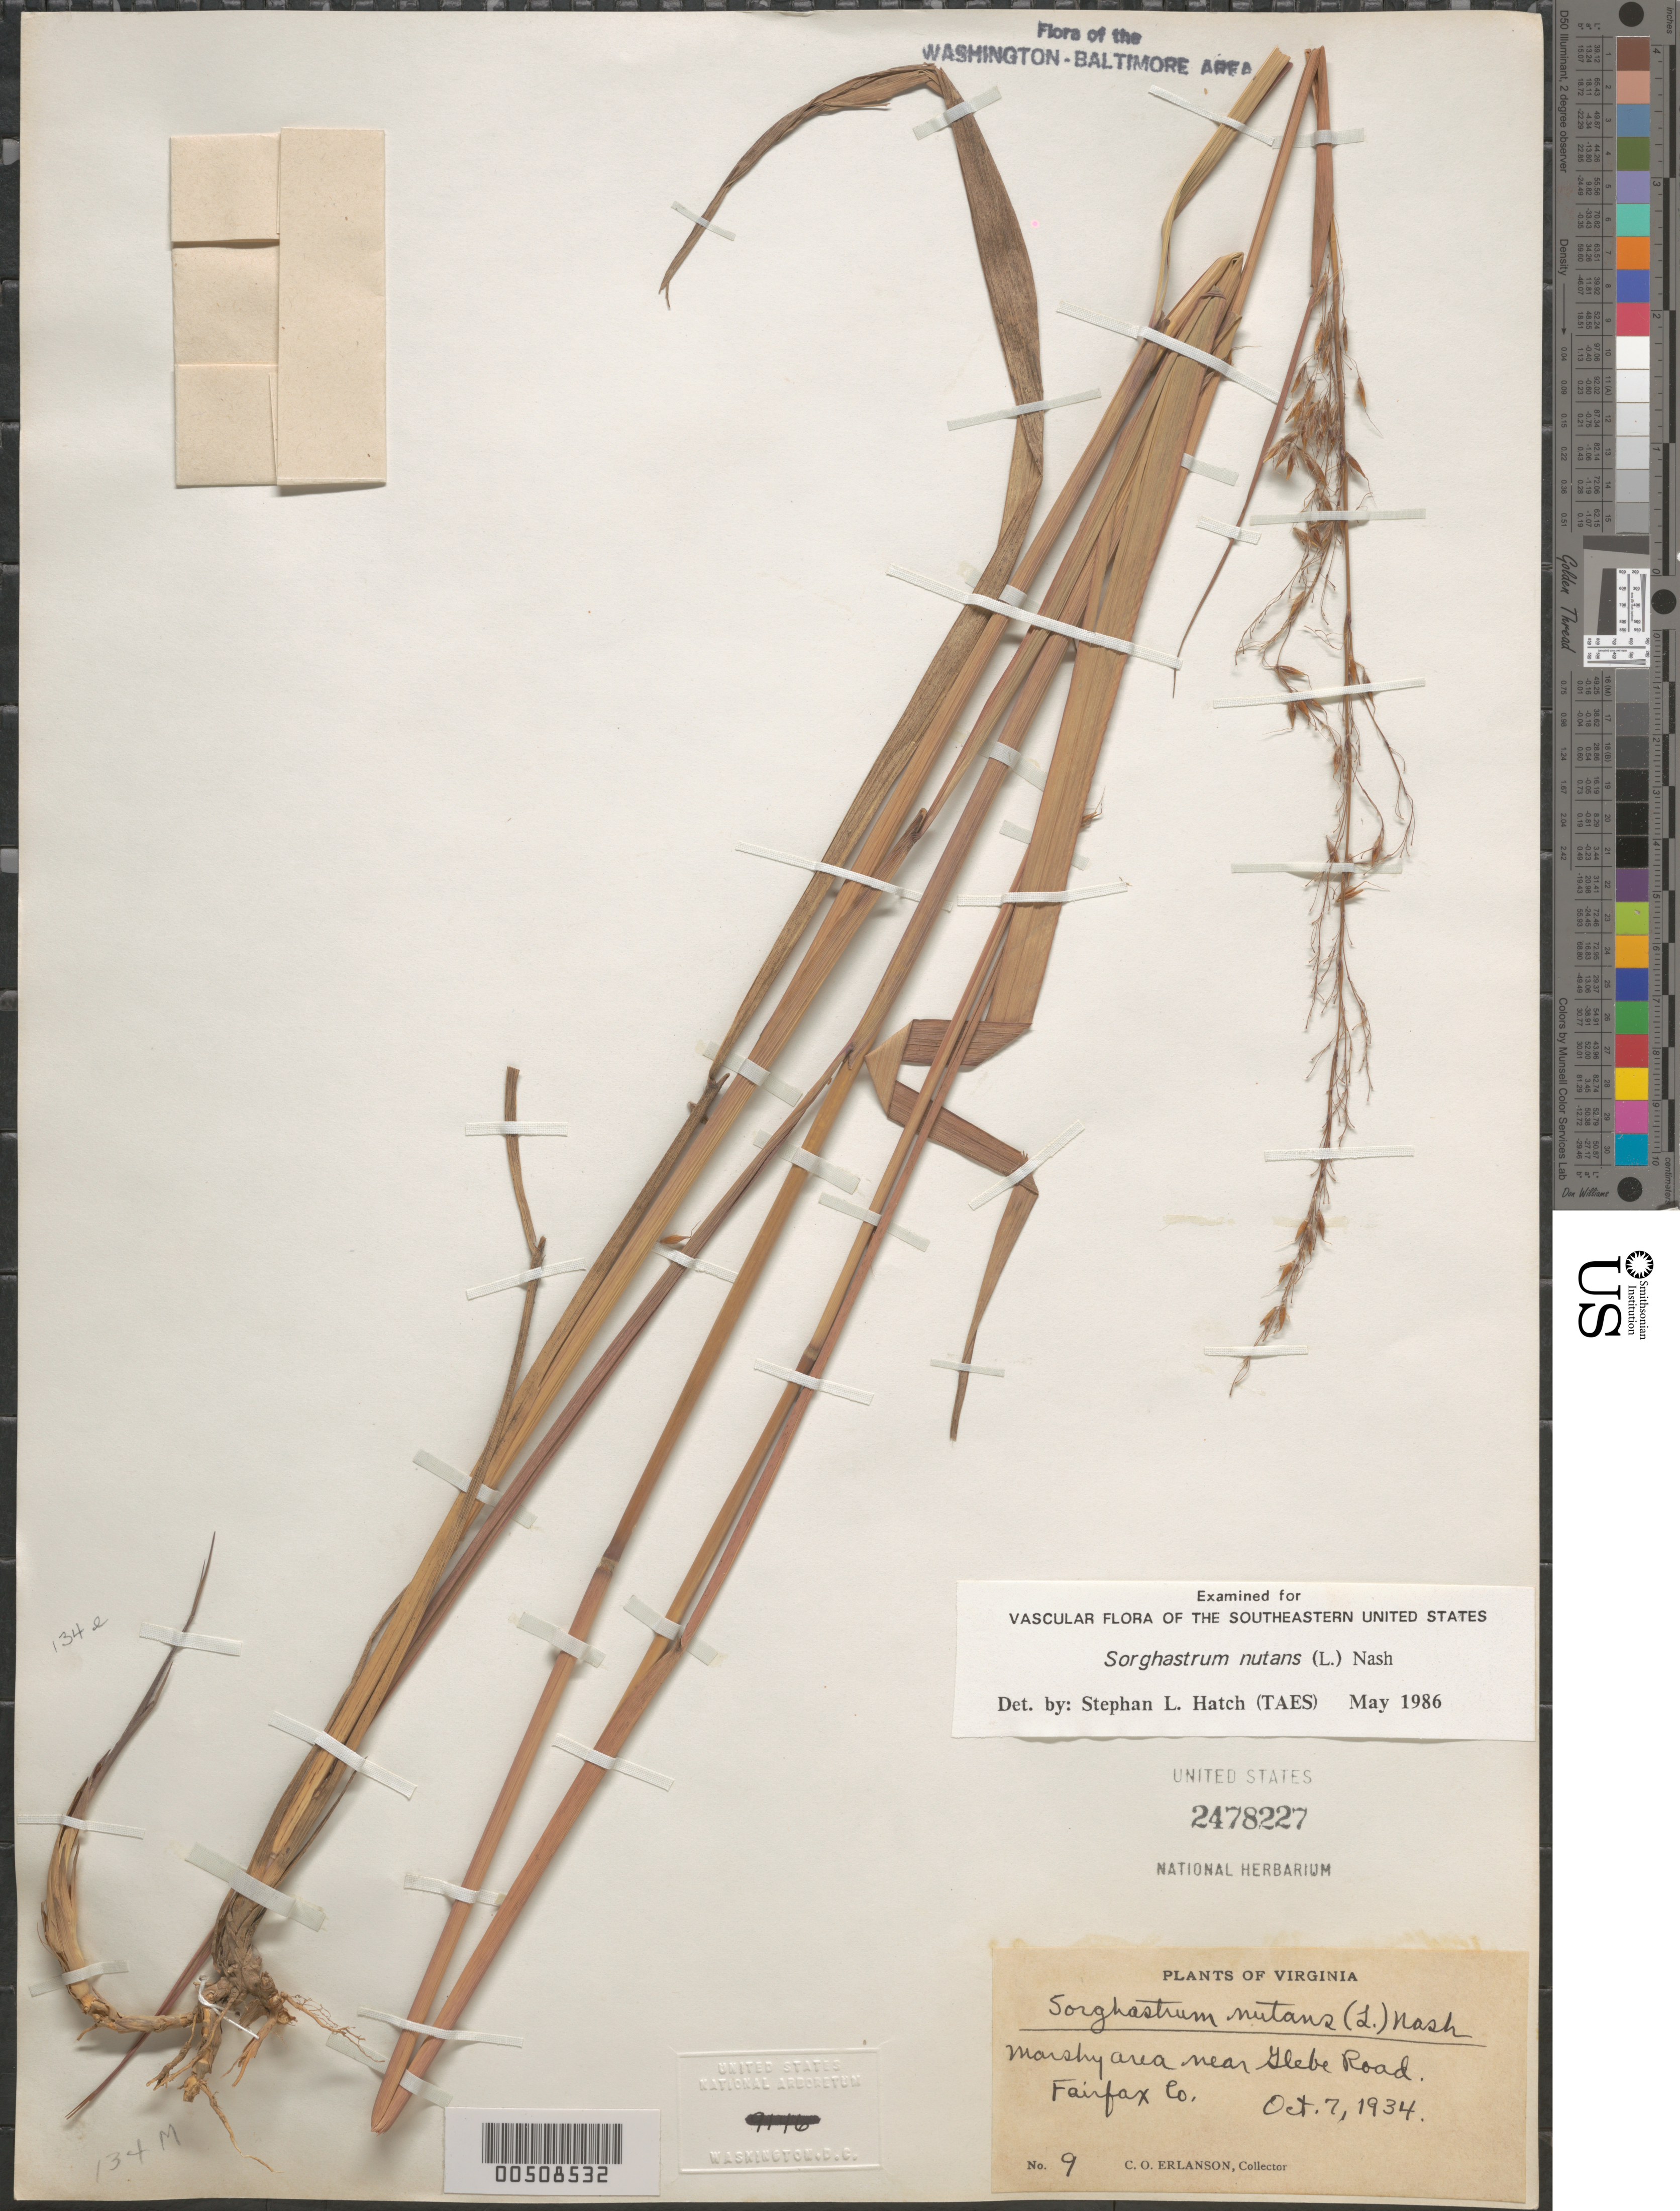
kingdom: Plantae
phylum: Tracheophyta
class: Liliopsida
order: Poales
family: Poaceae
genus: Sorghastrum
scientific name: Sorghastrum nutans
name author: (L.) Nash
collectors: C. O. Erlanson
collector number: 9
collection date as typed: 07 Oct 1934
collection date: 1934-10-07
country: United States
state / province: Virginia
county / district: Fairfax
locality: Near Glebe road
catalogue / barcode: US 2478227